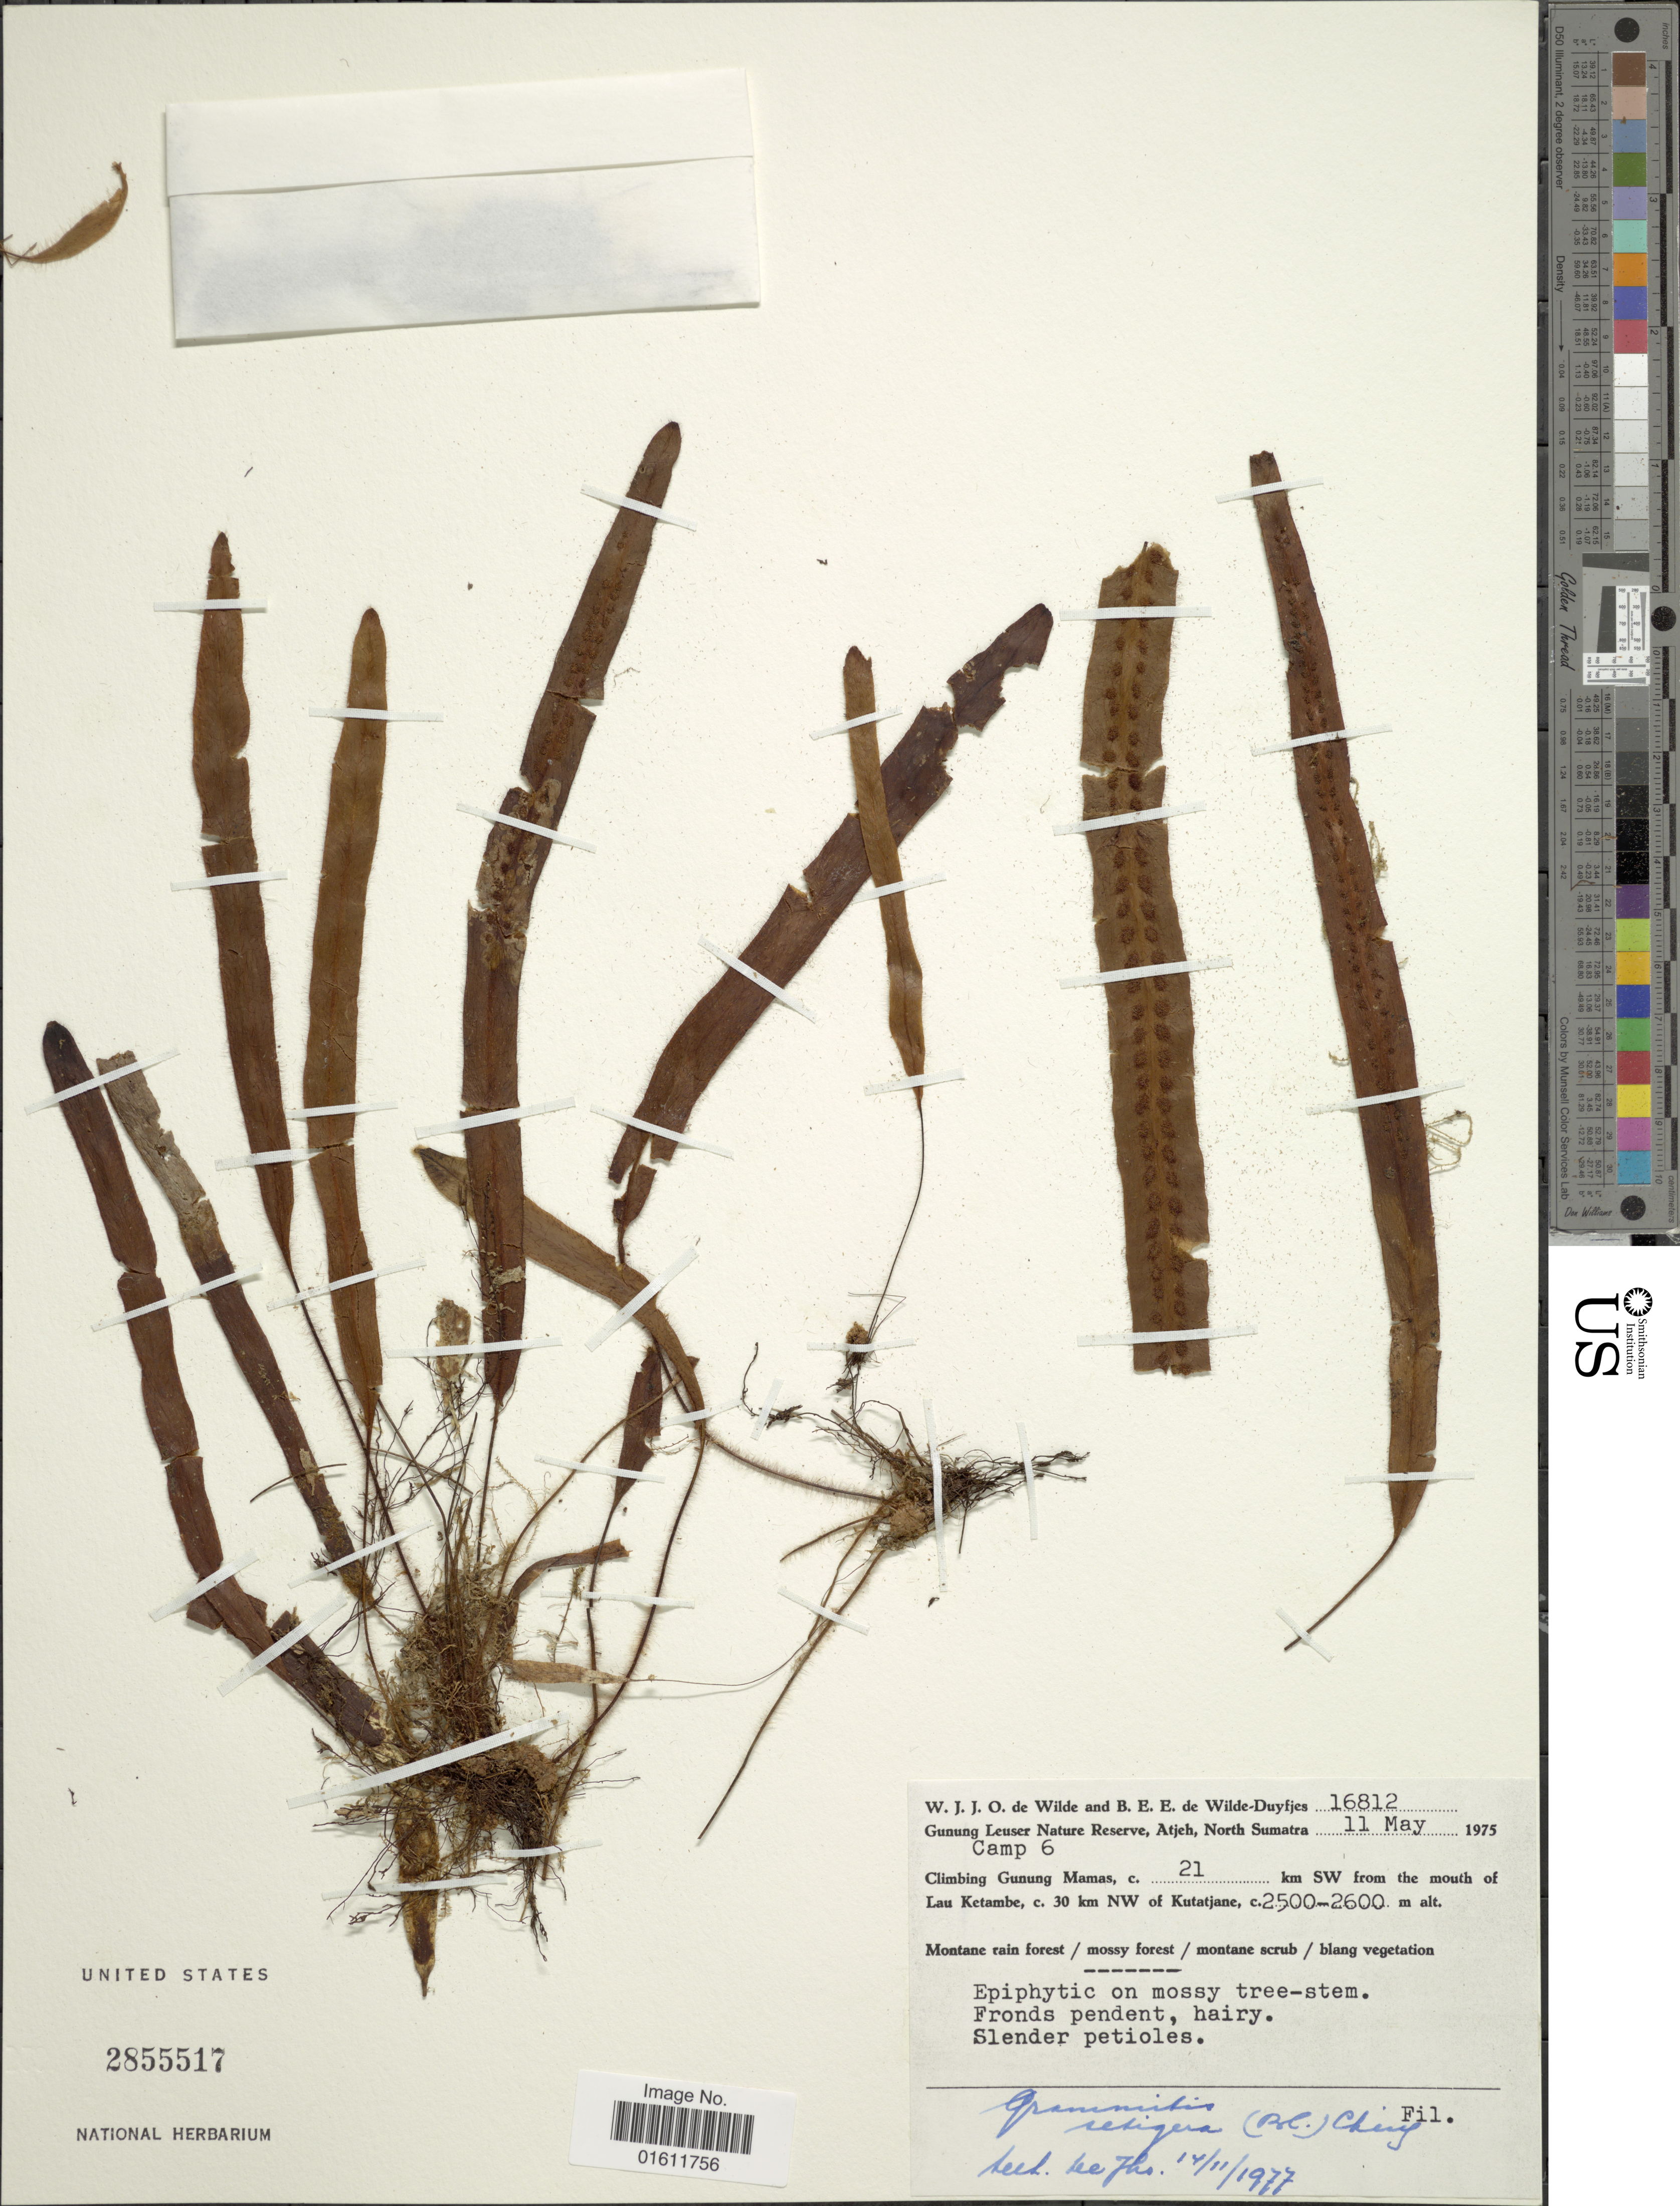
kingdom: Plantae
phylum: Tracheophyta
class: Polypodiopsida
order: Polypodiales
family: Polypodiaceae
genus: Radiogrammitis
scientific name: Radiogrammitis setigera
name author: (Blume) Parris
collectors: W. J. de Wilde & B. E. de Wilde-Duyfjes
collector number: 16812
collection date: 1975-05-11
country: Indonesia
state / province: Sumatra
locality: Gunung Leuser Nature Reserve, Atjeh, North Sumatra, Climbing Gunung Mamas, c. 21 km SW from the mouth of Lau ketambe, c. 30 km NW of Kutatjane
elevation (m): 2500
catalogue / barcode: US 2855517